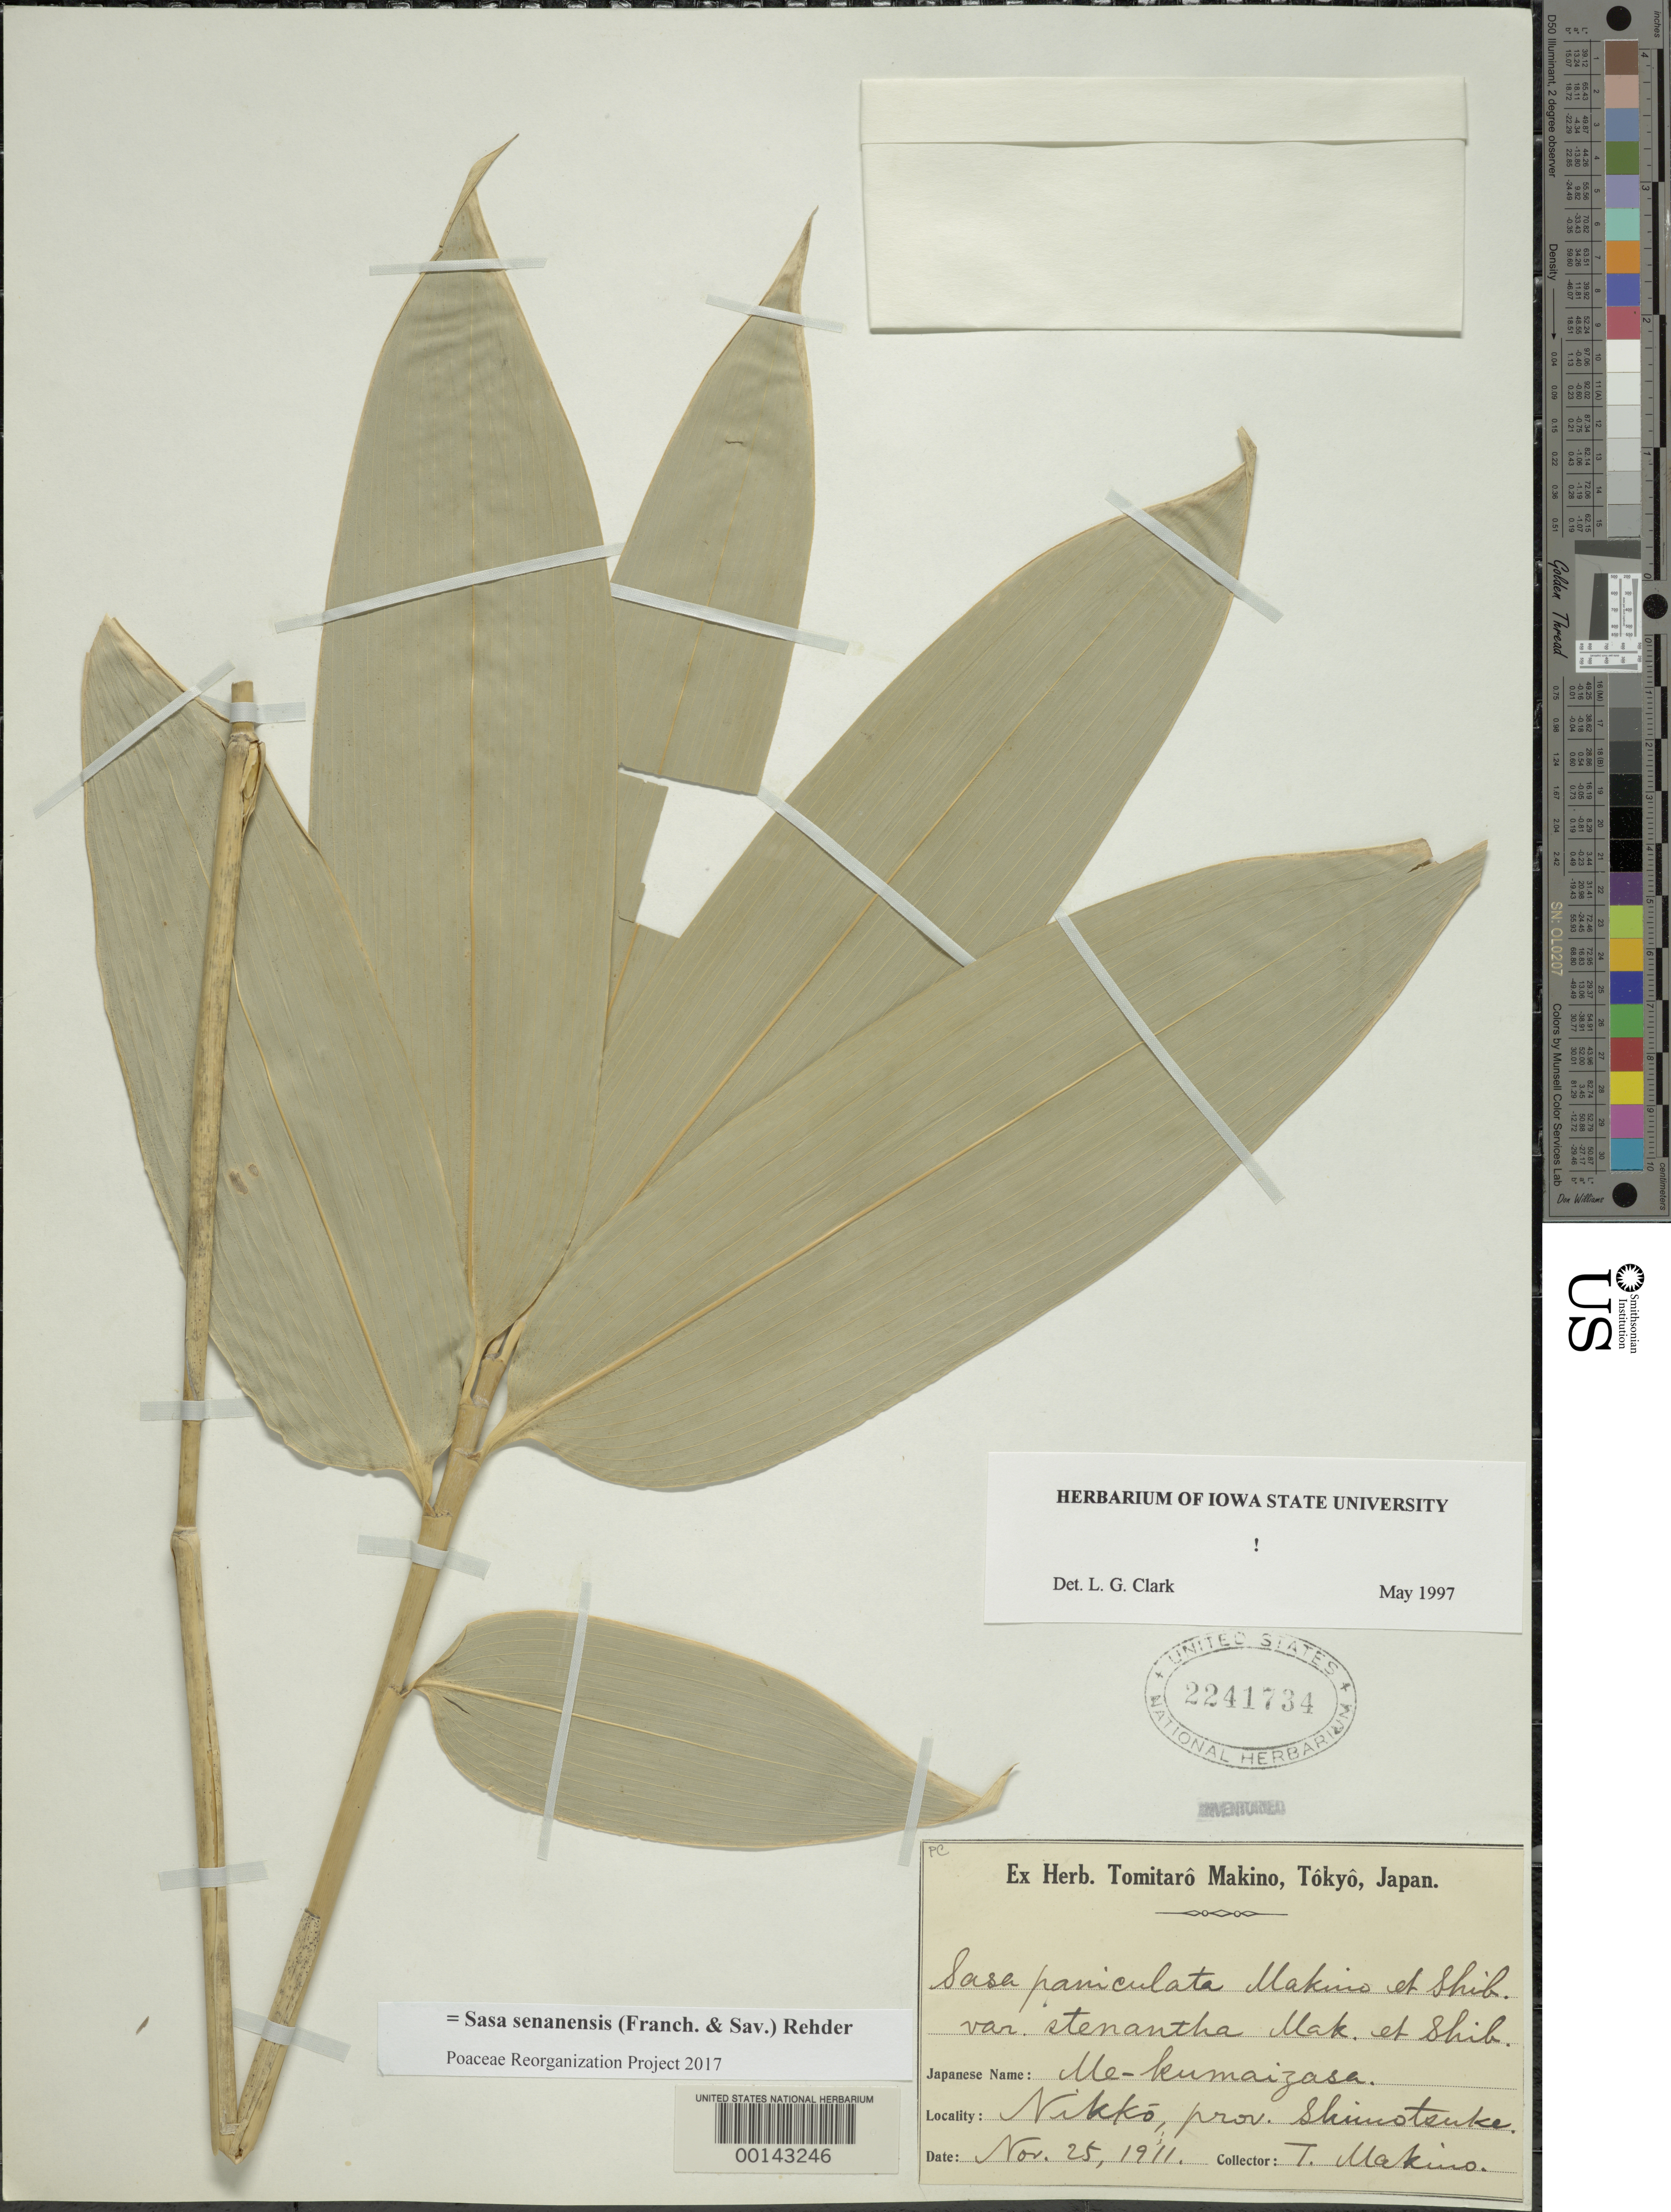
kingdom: Plantae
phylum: Tracheophyta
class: Liliopsida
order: Poales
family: Poaceae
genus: Sasa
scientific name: Sasa senanensis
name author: (Franch. & Sav.) Rehder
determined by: Poaceae Reorganization Project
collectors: T. Makino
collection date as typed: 25 Nov 1911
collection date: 1911-11-25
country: Japan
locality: Shimotsuke, nikko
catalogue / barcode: US 2241734